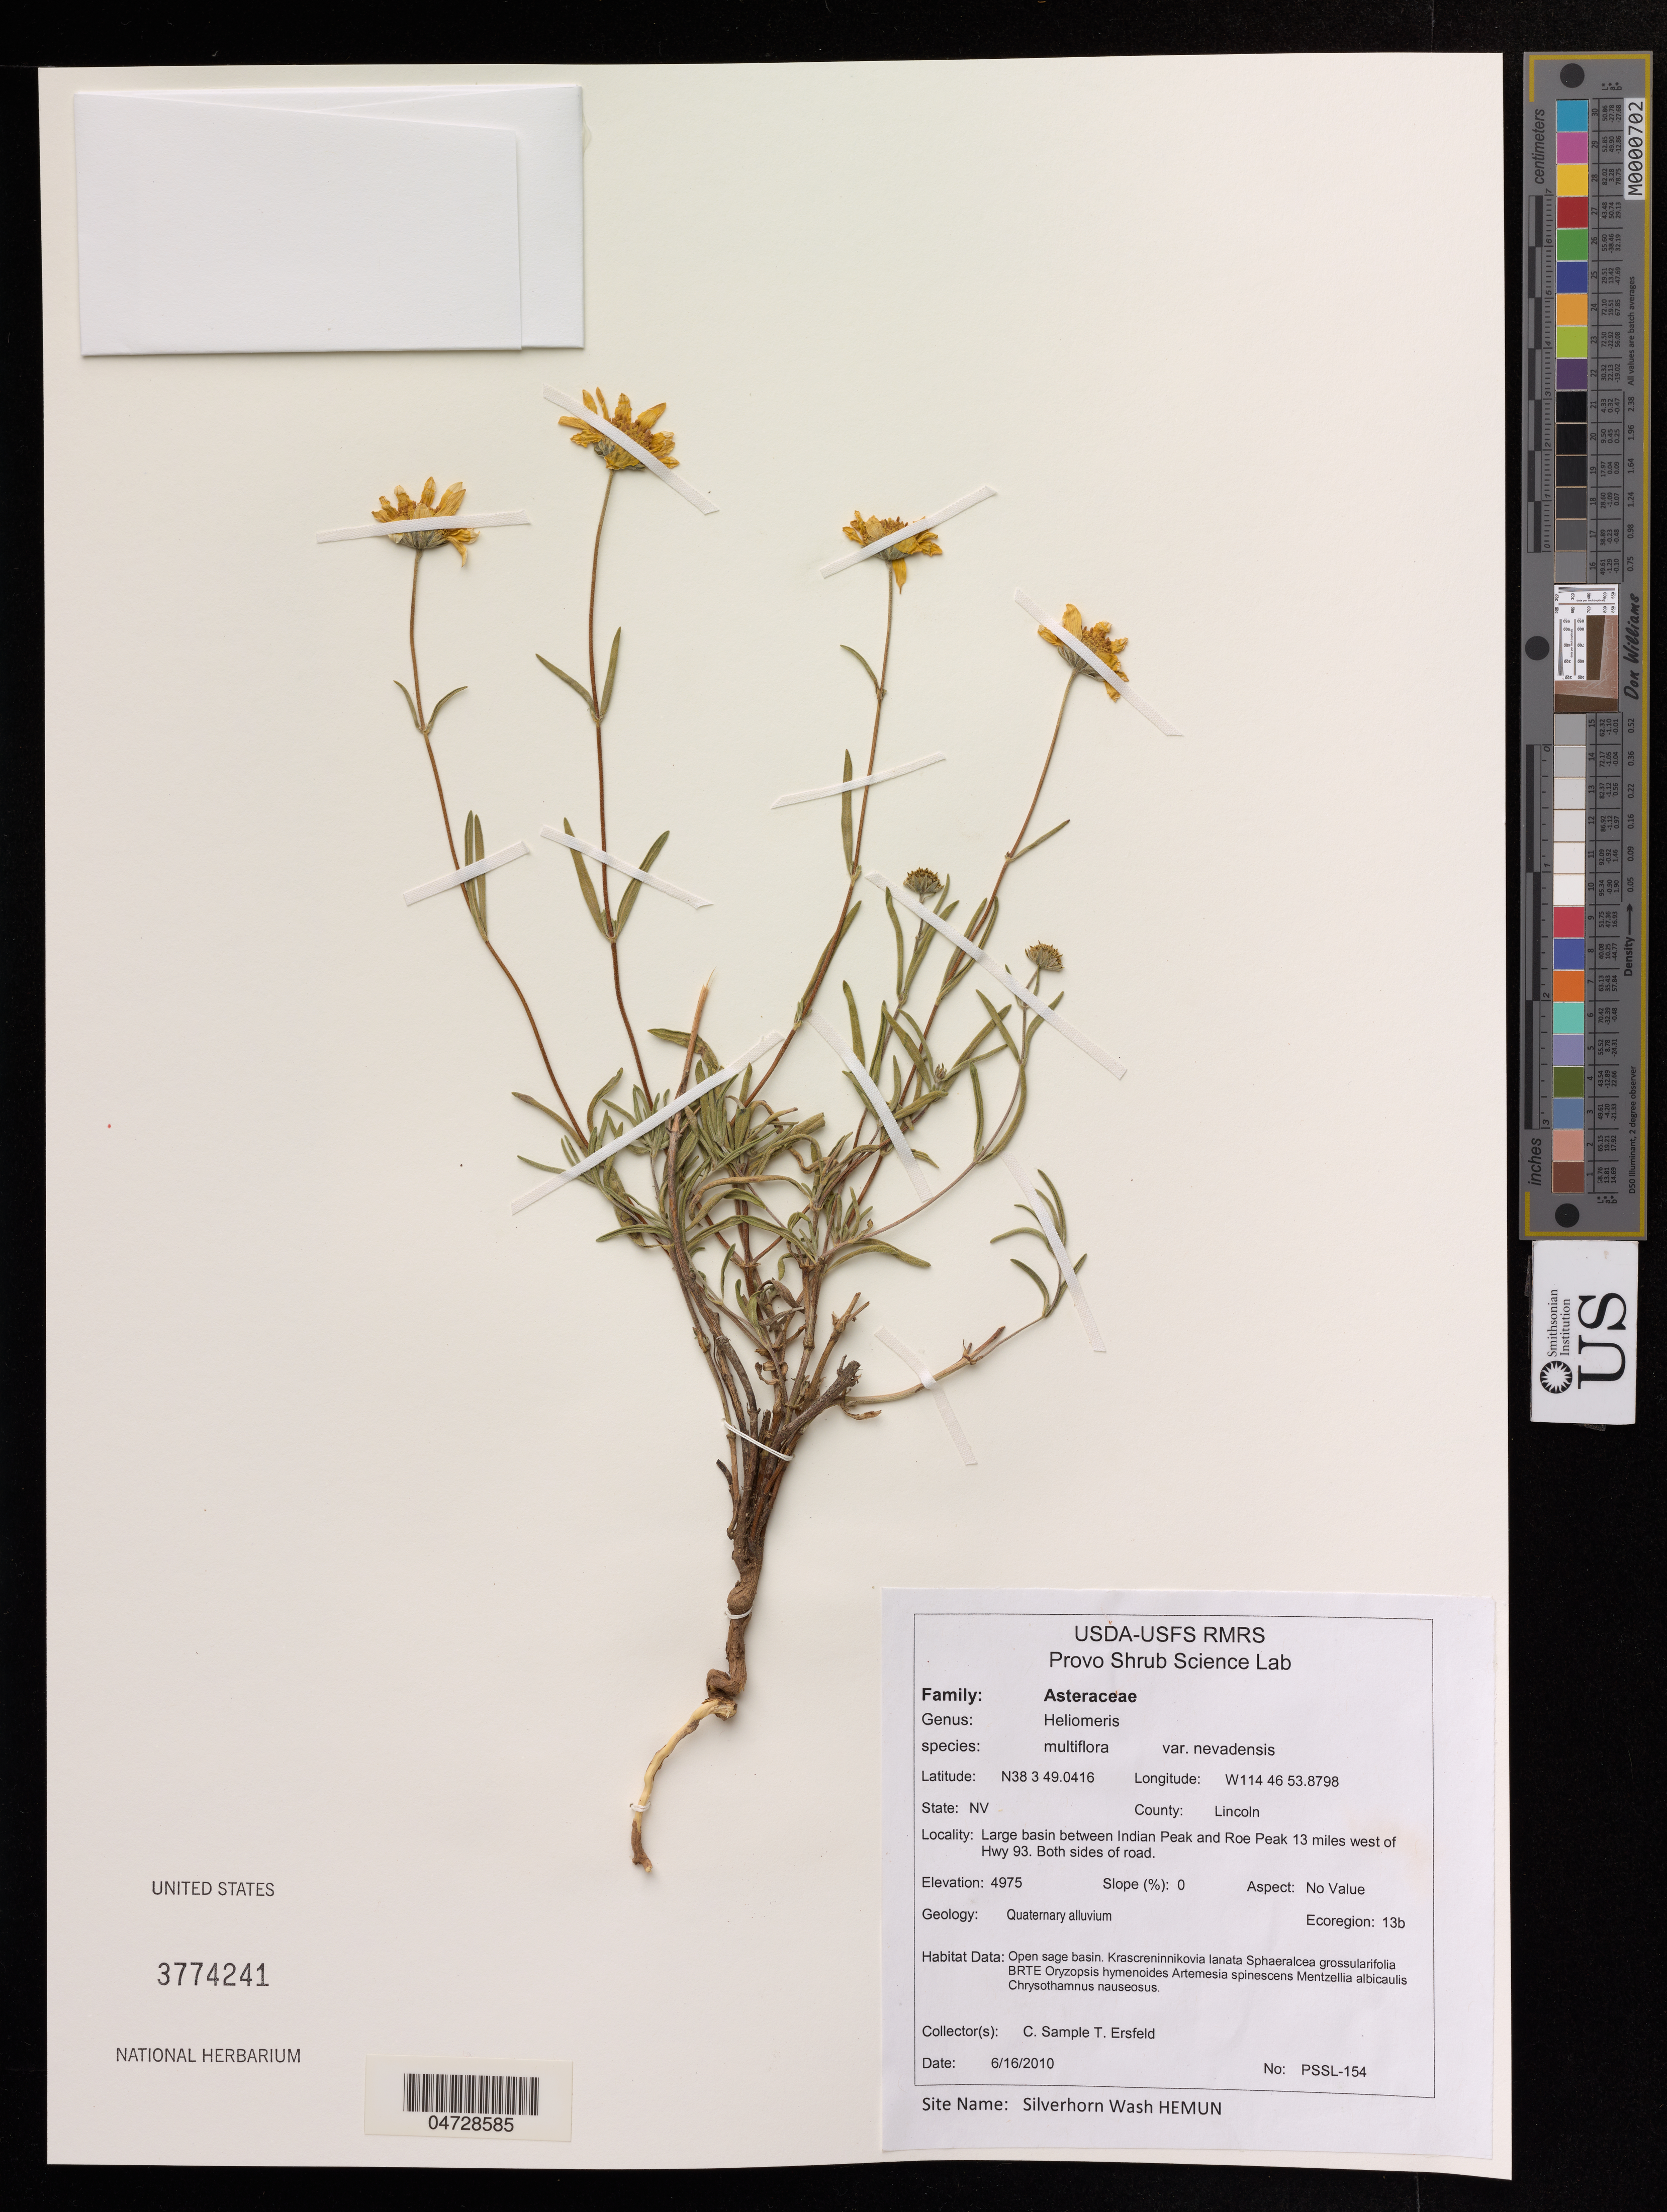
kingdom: Plantae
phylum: Tracheophyta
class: Magnoliopsida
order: Asterales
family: Asteraceae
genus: Heliomeris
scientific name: Heliomeris multiflora var. nevadensis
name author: (A. Nelson) Blake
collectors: C. Sample & T. Ersfeld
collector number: PSSL-154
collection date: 2010-06-16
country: United States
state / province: Nevada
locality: County: Lincoln, Large basin between Indian Peak and Roe Peak 13 miles west of Hwy 93.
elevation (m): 1516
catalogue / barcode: US 3774241